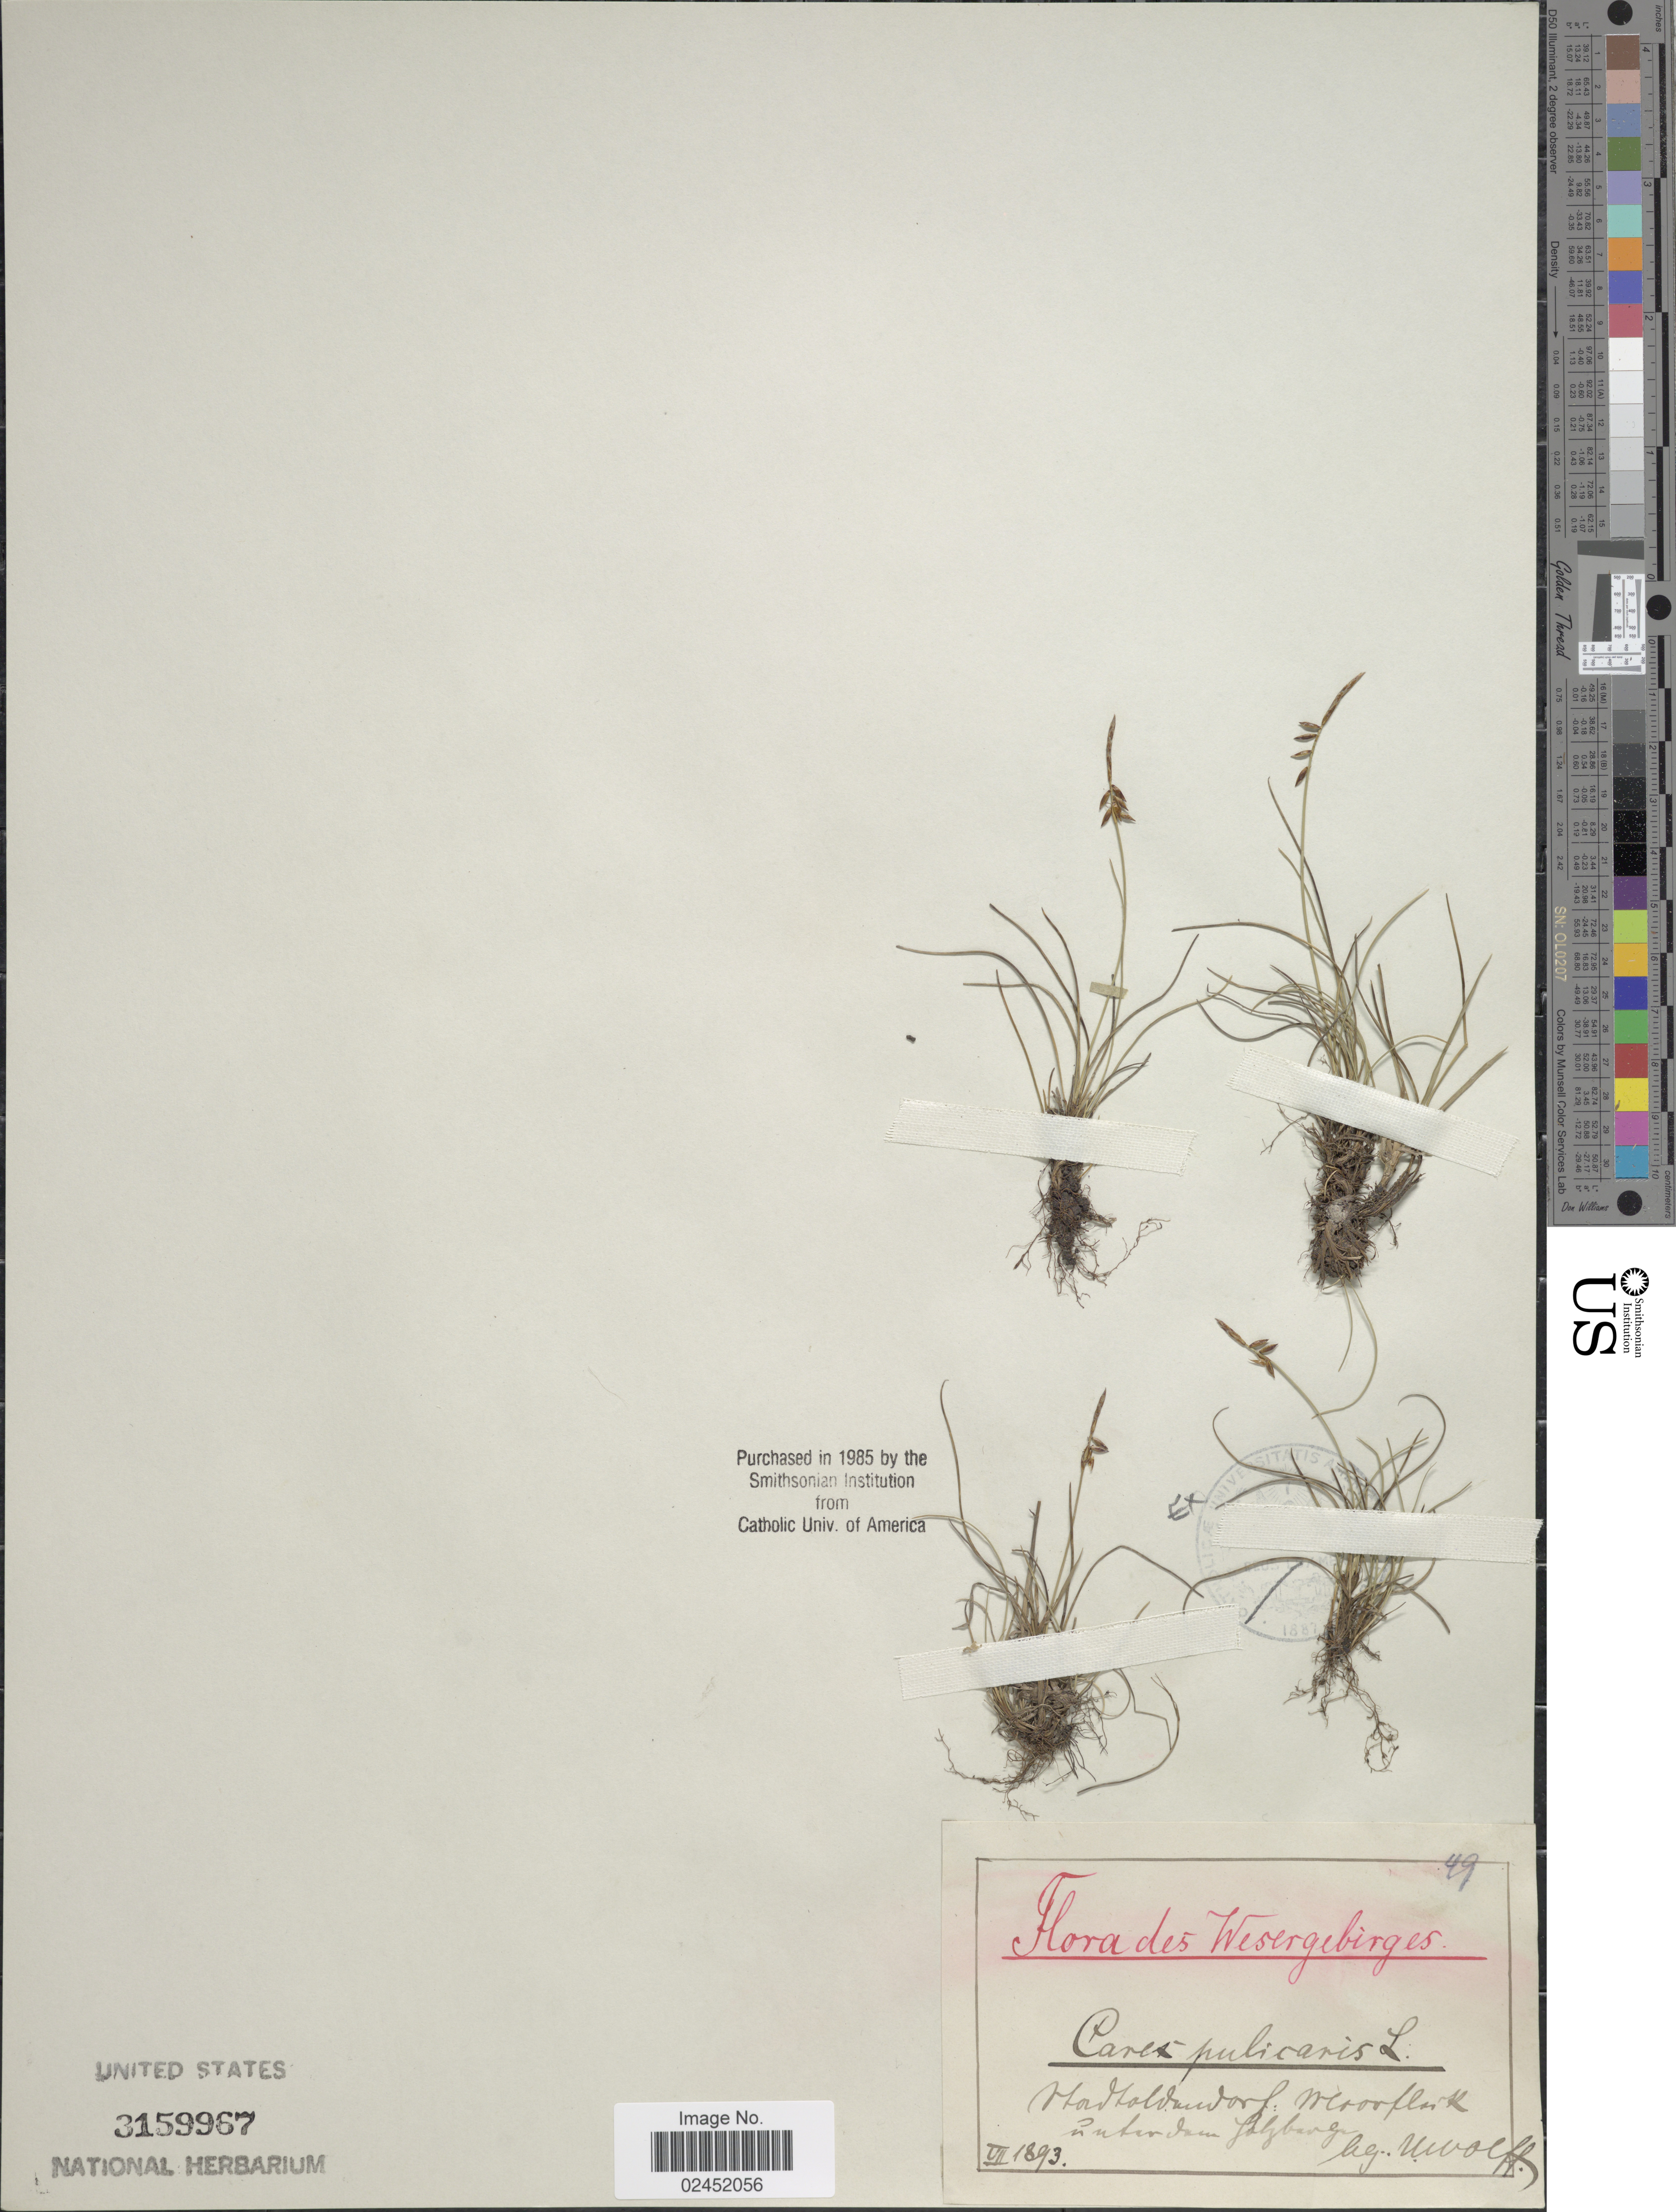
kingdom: Plantae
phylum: Tracheophyta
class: Liliopsida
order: Poales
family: Cyperaceae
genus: Carex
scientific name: Carex pulicaris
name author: L.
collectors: W. Wolff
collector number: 49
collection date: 1893-07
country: Germany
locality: Wesergebirges. MaMoldendorf: werorfluk Ruterdam [interpreted] Salzburg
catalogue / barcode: US 3159967